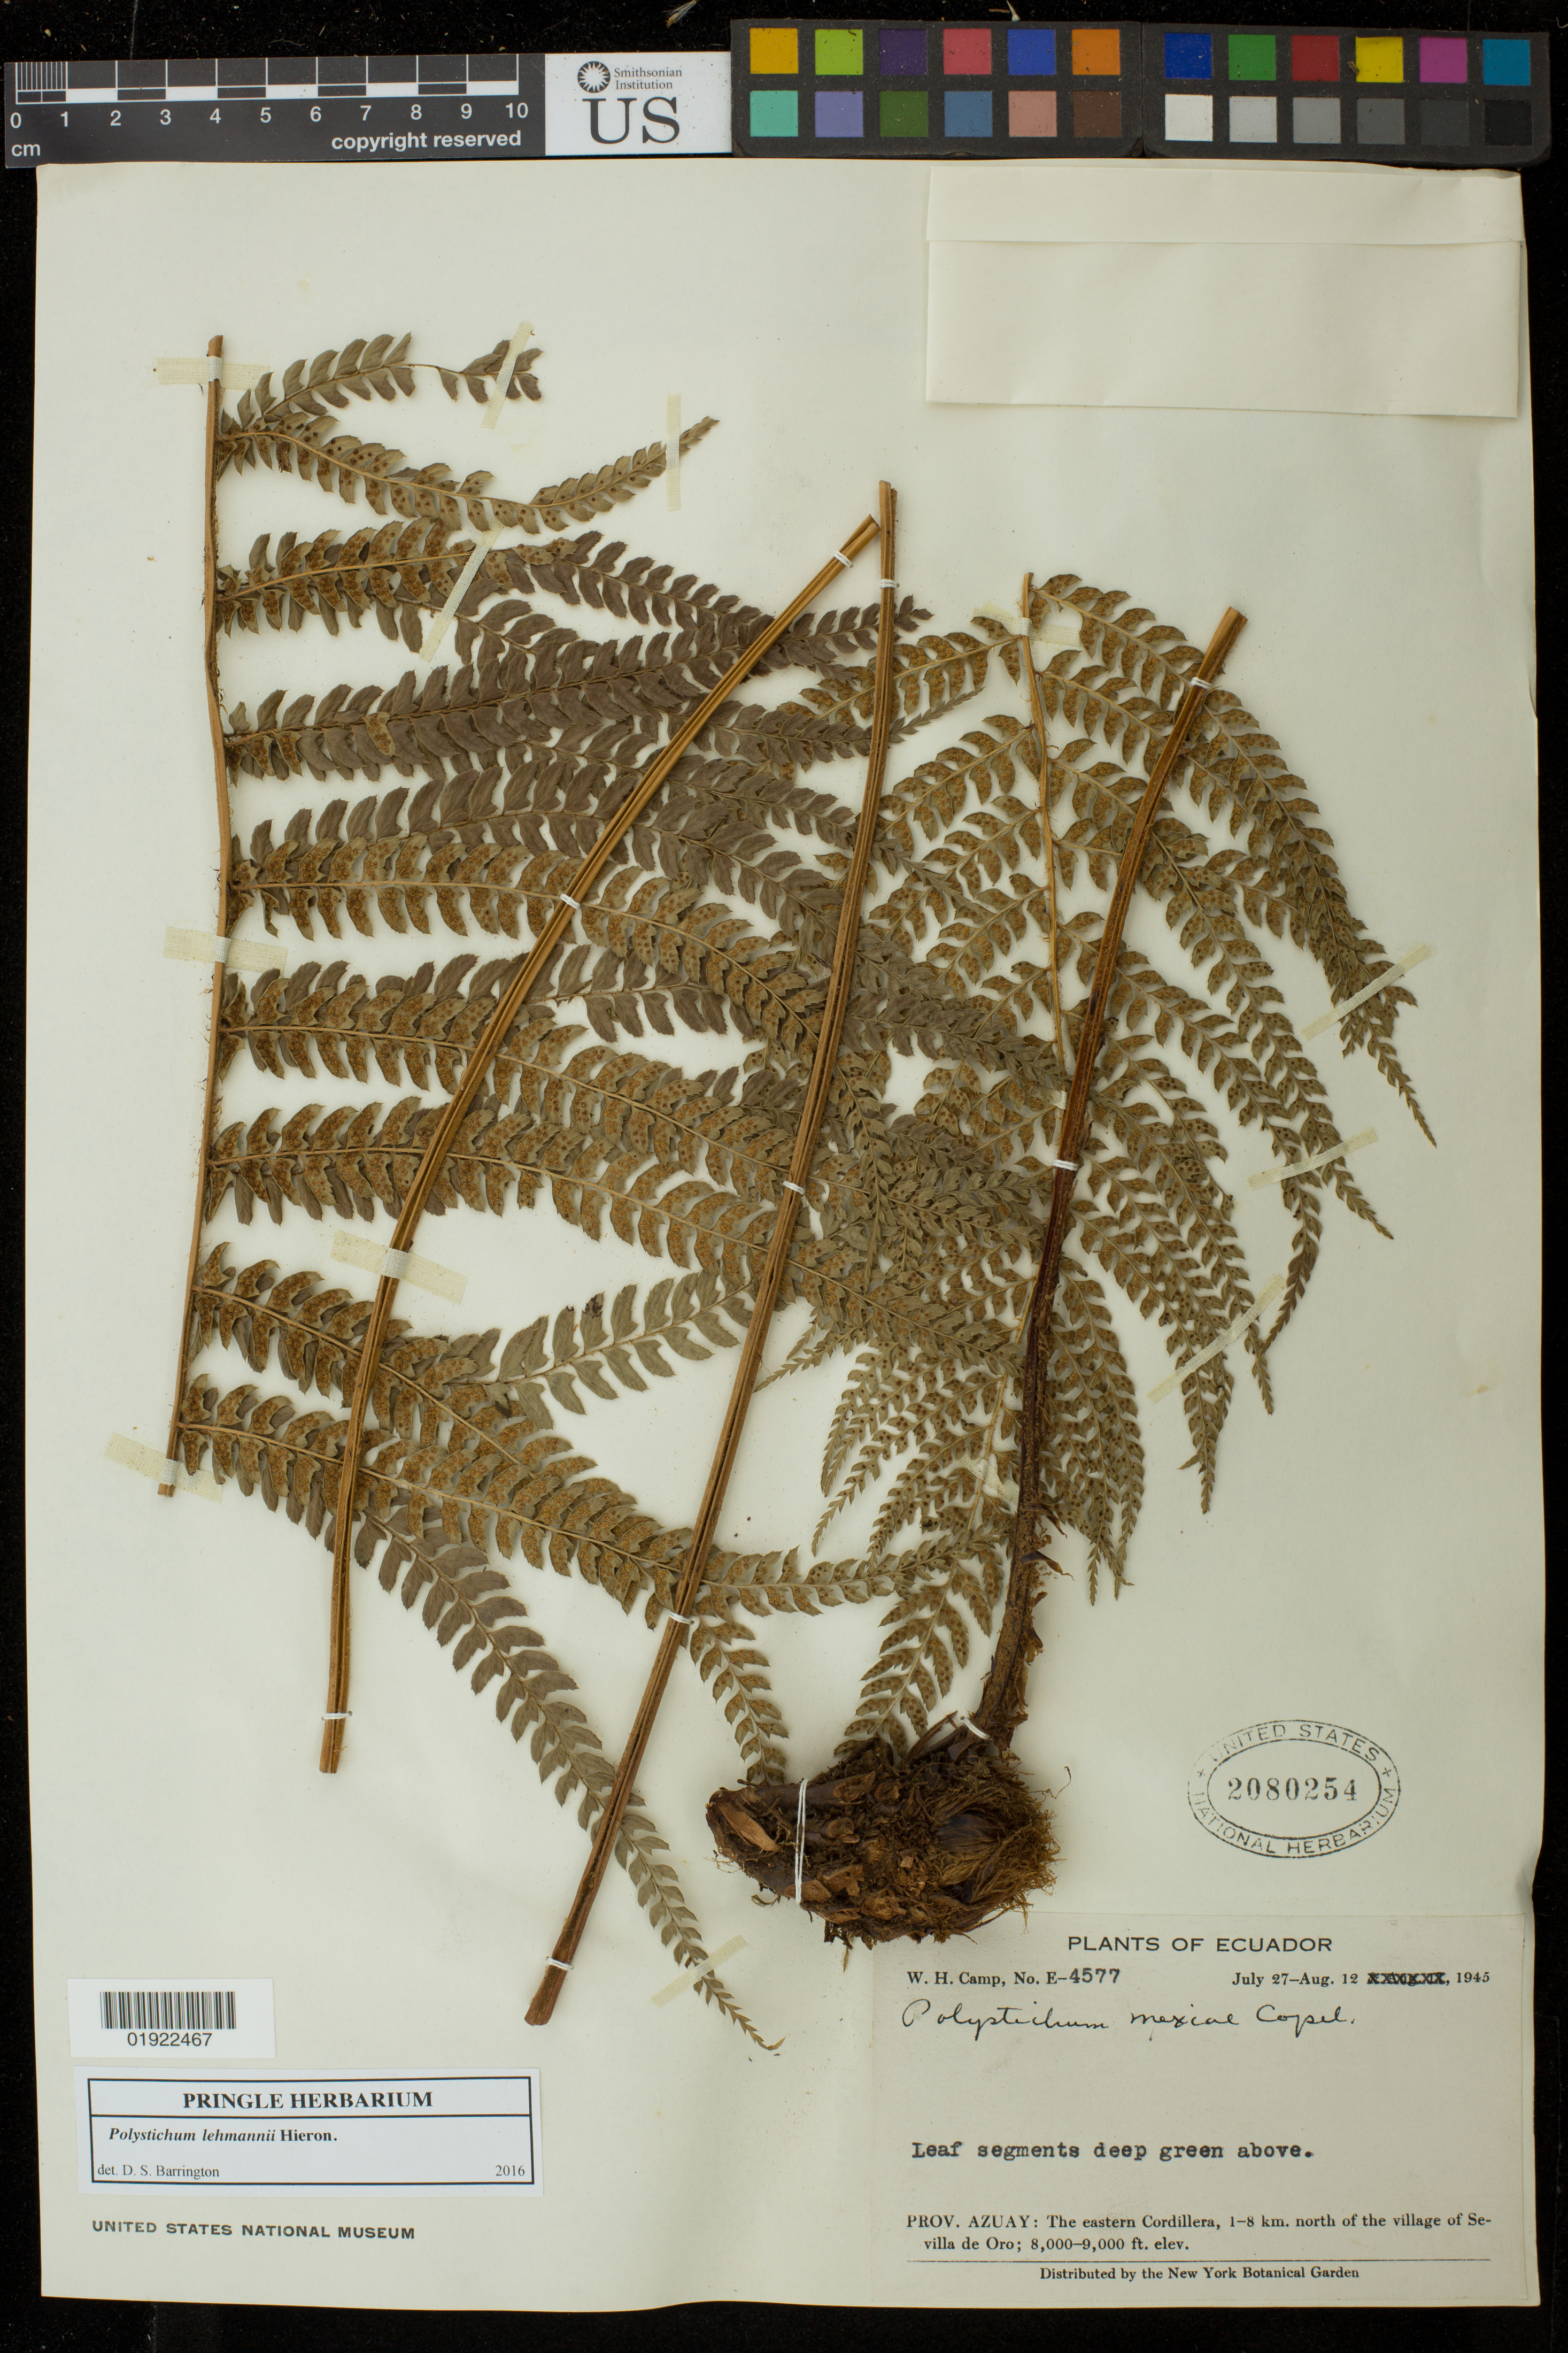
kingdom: Plantae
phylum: Tracheophyta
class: Polypodiopsida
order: Polypodiales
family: Dryopteridaceae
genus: Polystichum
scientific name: Polystichum lehmannii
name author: Hieron.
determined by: Barrington, D. S., Curator (VT), University of Vermont (UNITED STATES)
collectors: W. H. Camp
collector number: E-4577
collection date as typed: July 27- Aug. 12, 1945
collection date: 1945-07-27/1945-08-12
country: Ecuador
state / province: Azuay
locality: the eastern Cordillera, 1-8 km.north of the village of Sevilla de Oro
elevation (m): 2438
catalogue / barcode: US 2080254